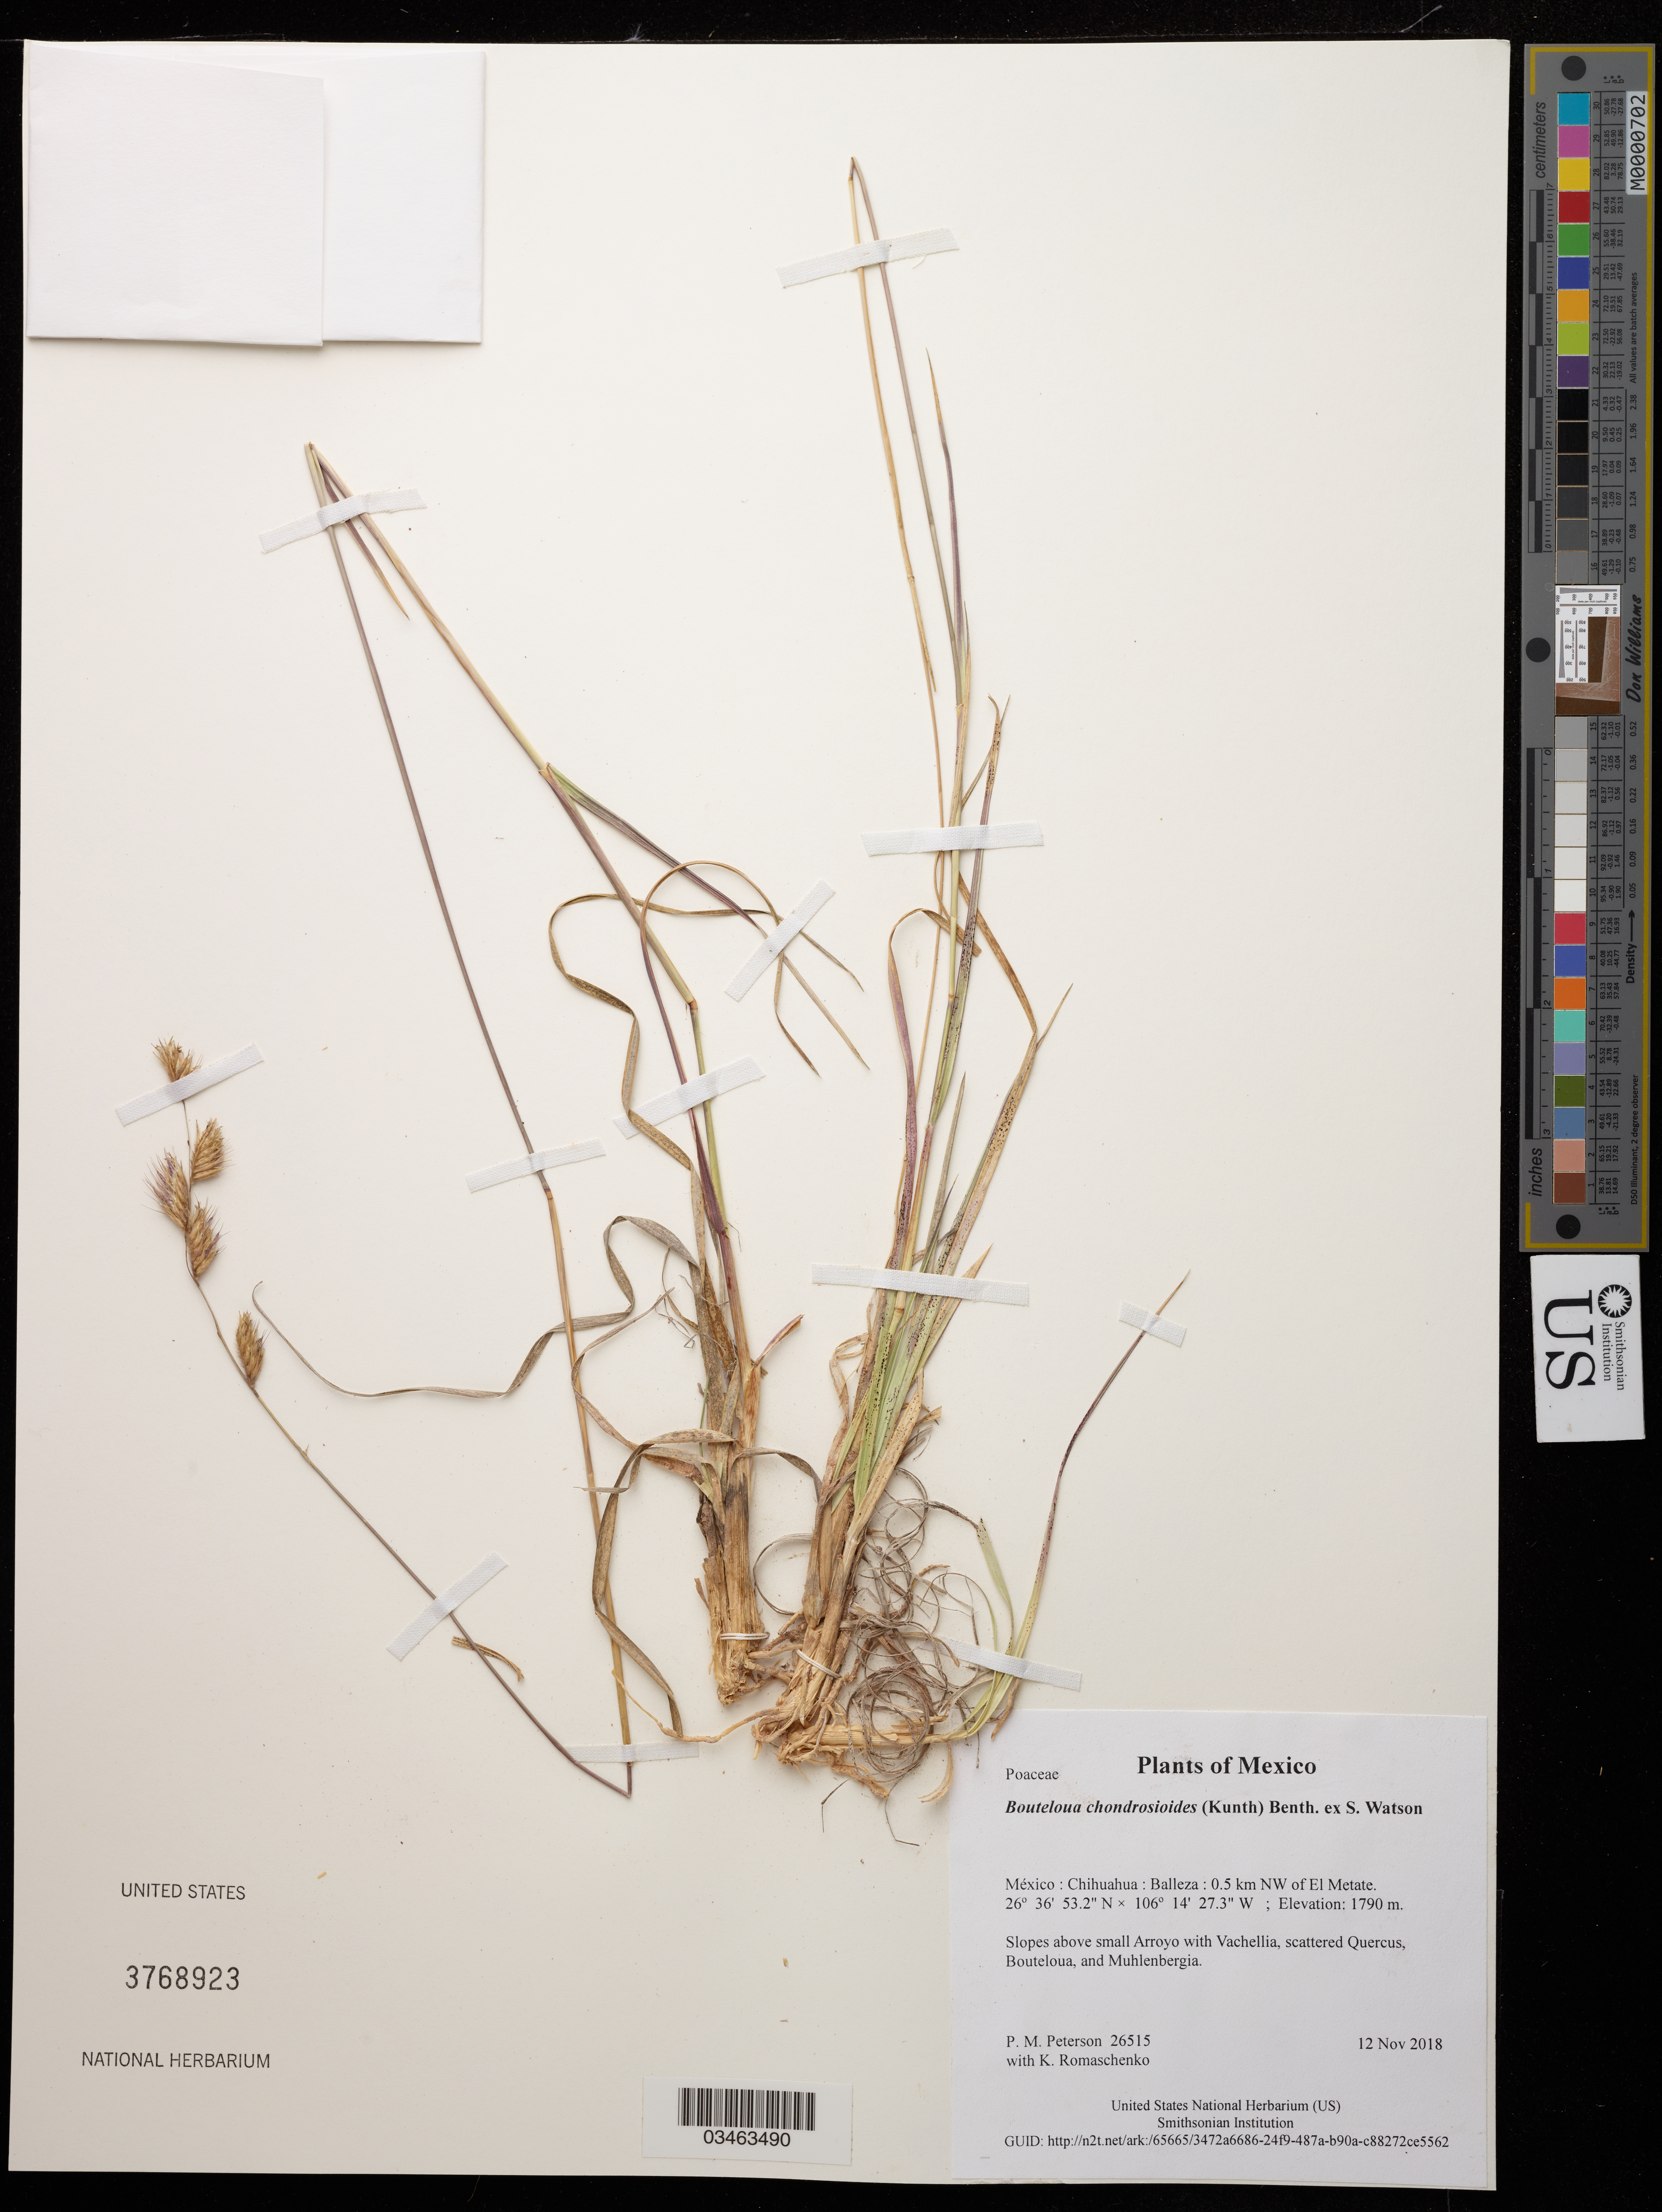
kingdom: Plantae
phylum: Tracheophyta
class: Liliopsida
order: Poales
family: Poaceae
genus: Bouteloua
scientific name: Bouteloua chondrosioides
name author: (Kunth) Benth. ex S. Watson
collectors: P. M. Peterson & K. Romaschenko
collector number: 26515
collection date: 2018-11-12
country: México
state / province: Chihuahua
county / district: Balleza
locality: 0.5 km NW of El Metate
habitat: Slopes above small Arroyo with Vachellia, scattered Quercus, Bouteloua, and Muhlenbergia.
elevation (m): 1790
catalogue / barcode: US 3768923